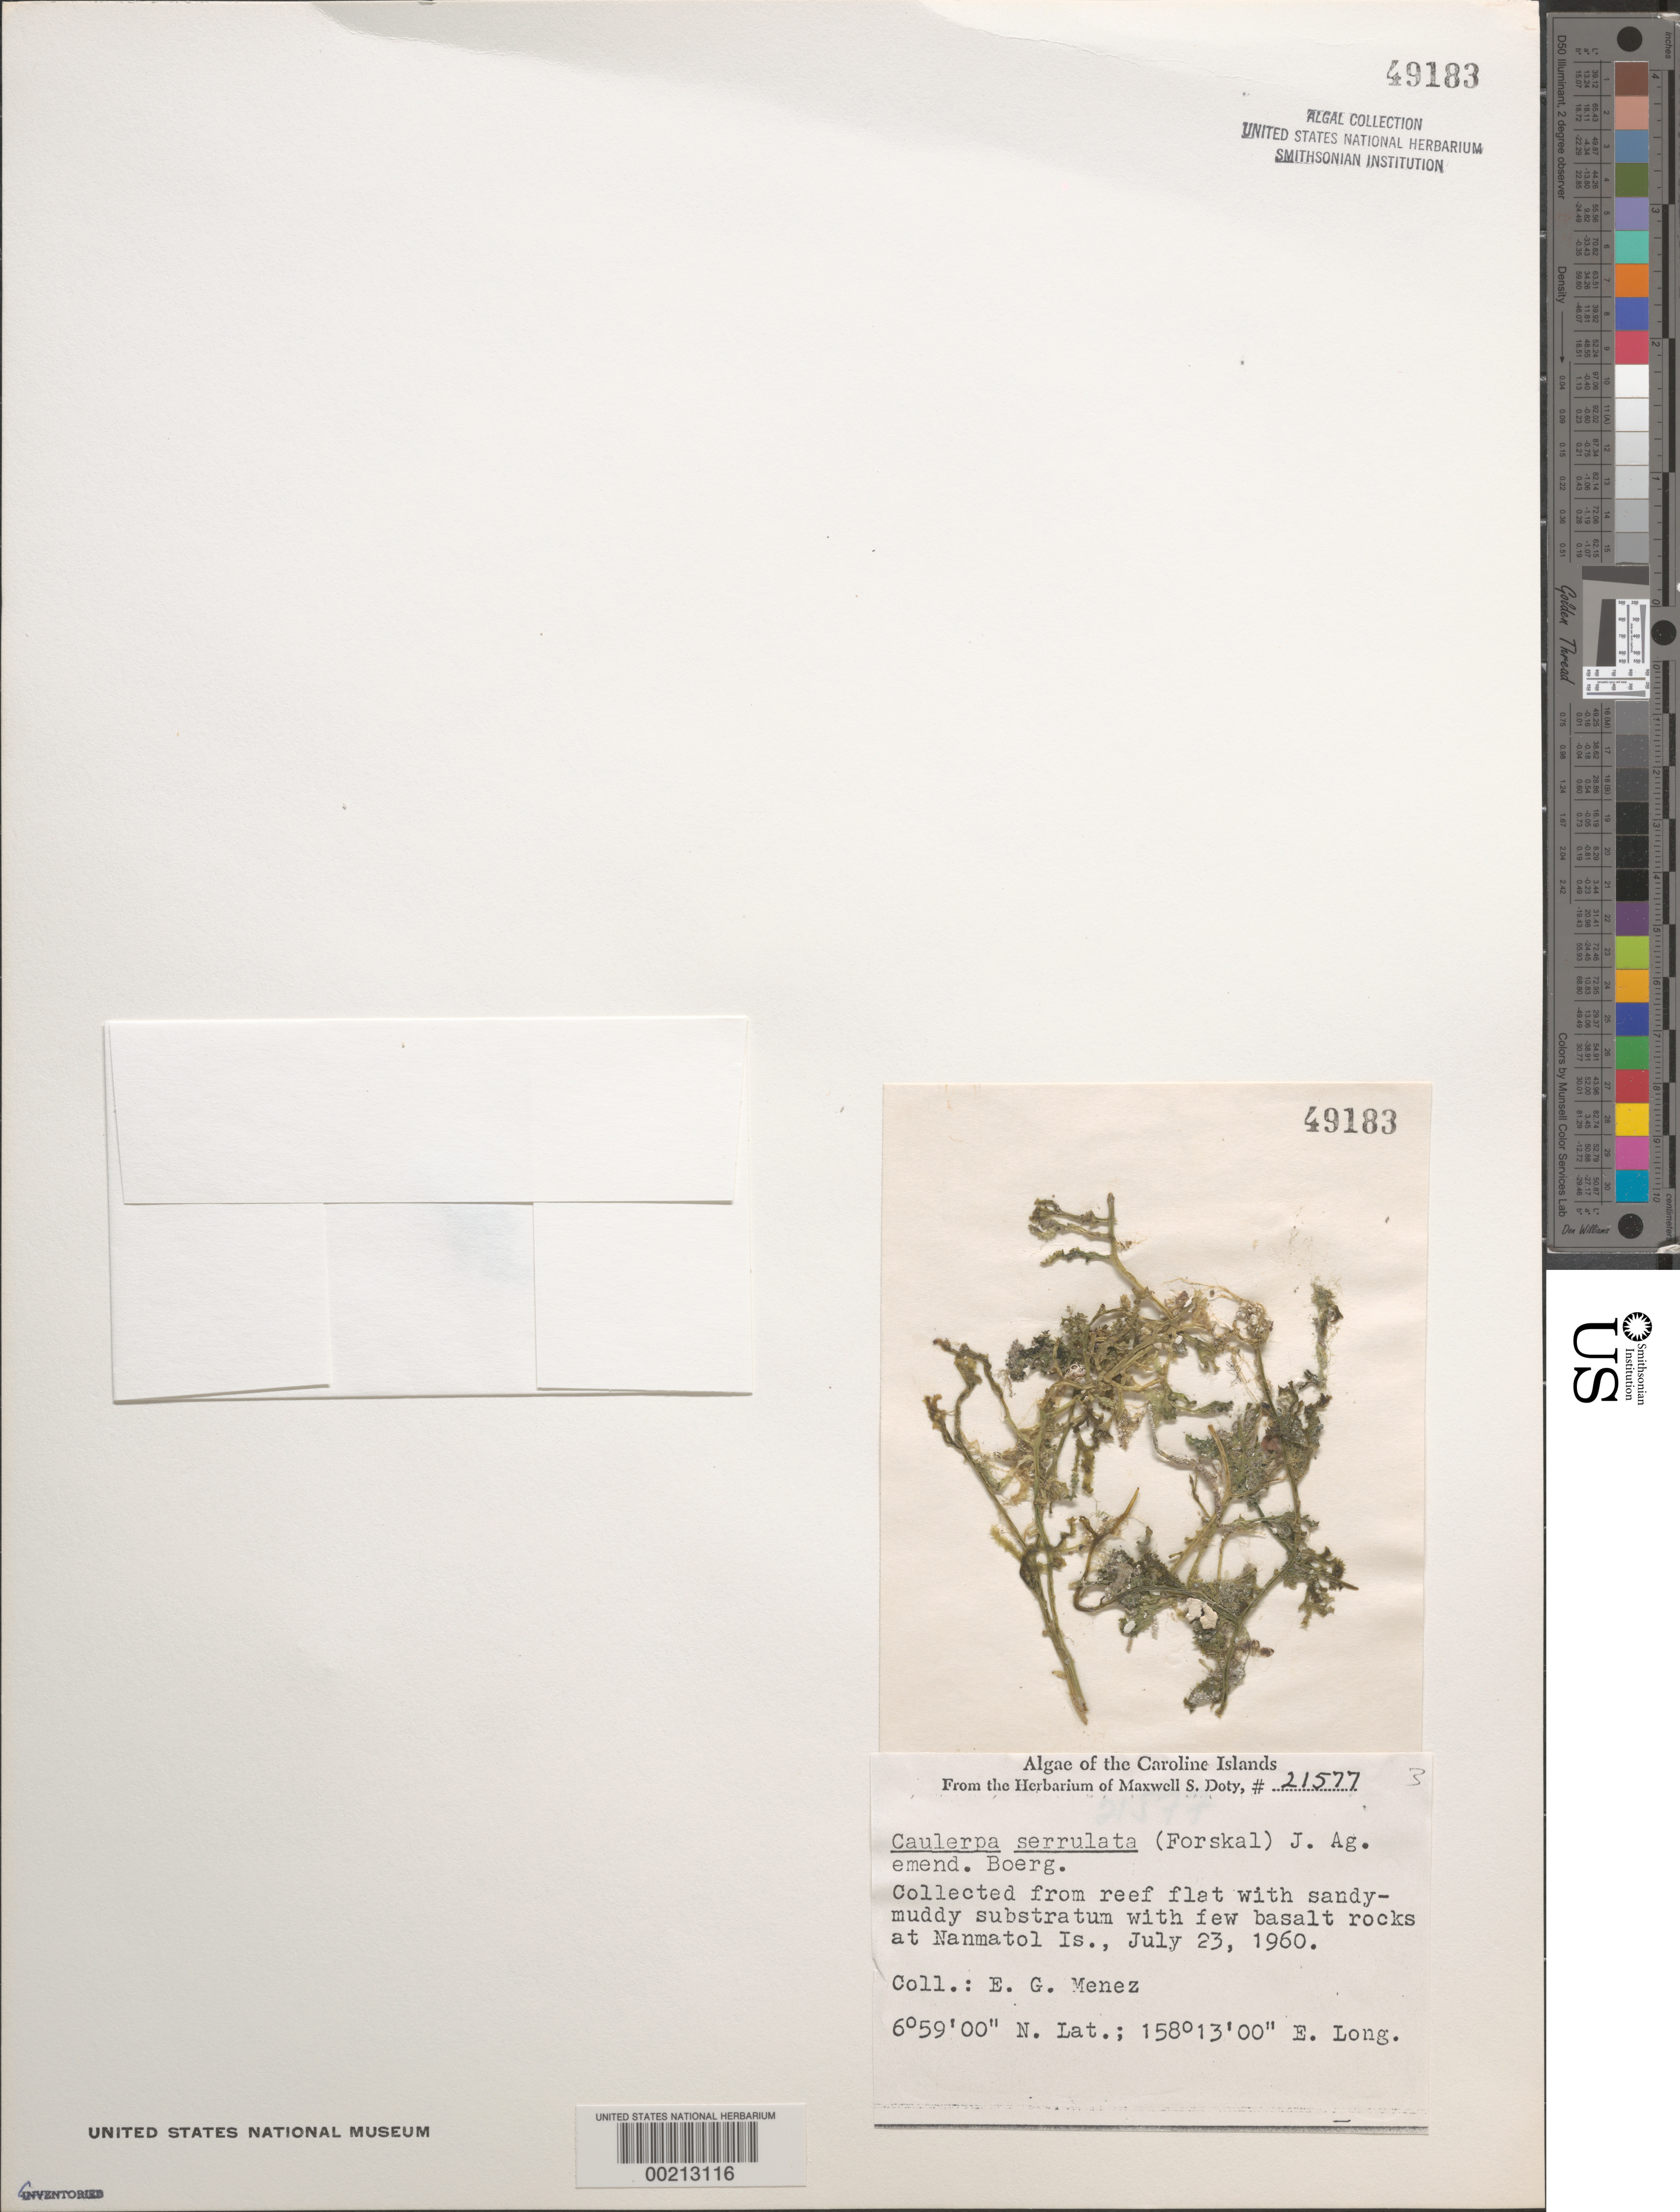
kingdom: Plantae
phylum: Chlorophyta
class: Ulvophyceae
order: Bryopsidales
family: Caulerpaceae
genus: Caulerpa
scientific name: Caulerpa serrulata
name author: (Forssk.) J. Agardh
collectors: Meñez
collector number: MSD 21577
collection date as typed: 23 Jul 1960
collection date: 1960-07-23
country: Micronesia, Federated States of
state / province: Pohnpei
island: Nanmatol Atoll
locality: Islands off E coast of Pohnpei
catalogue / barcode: US 49183